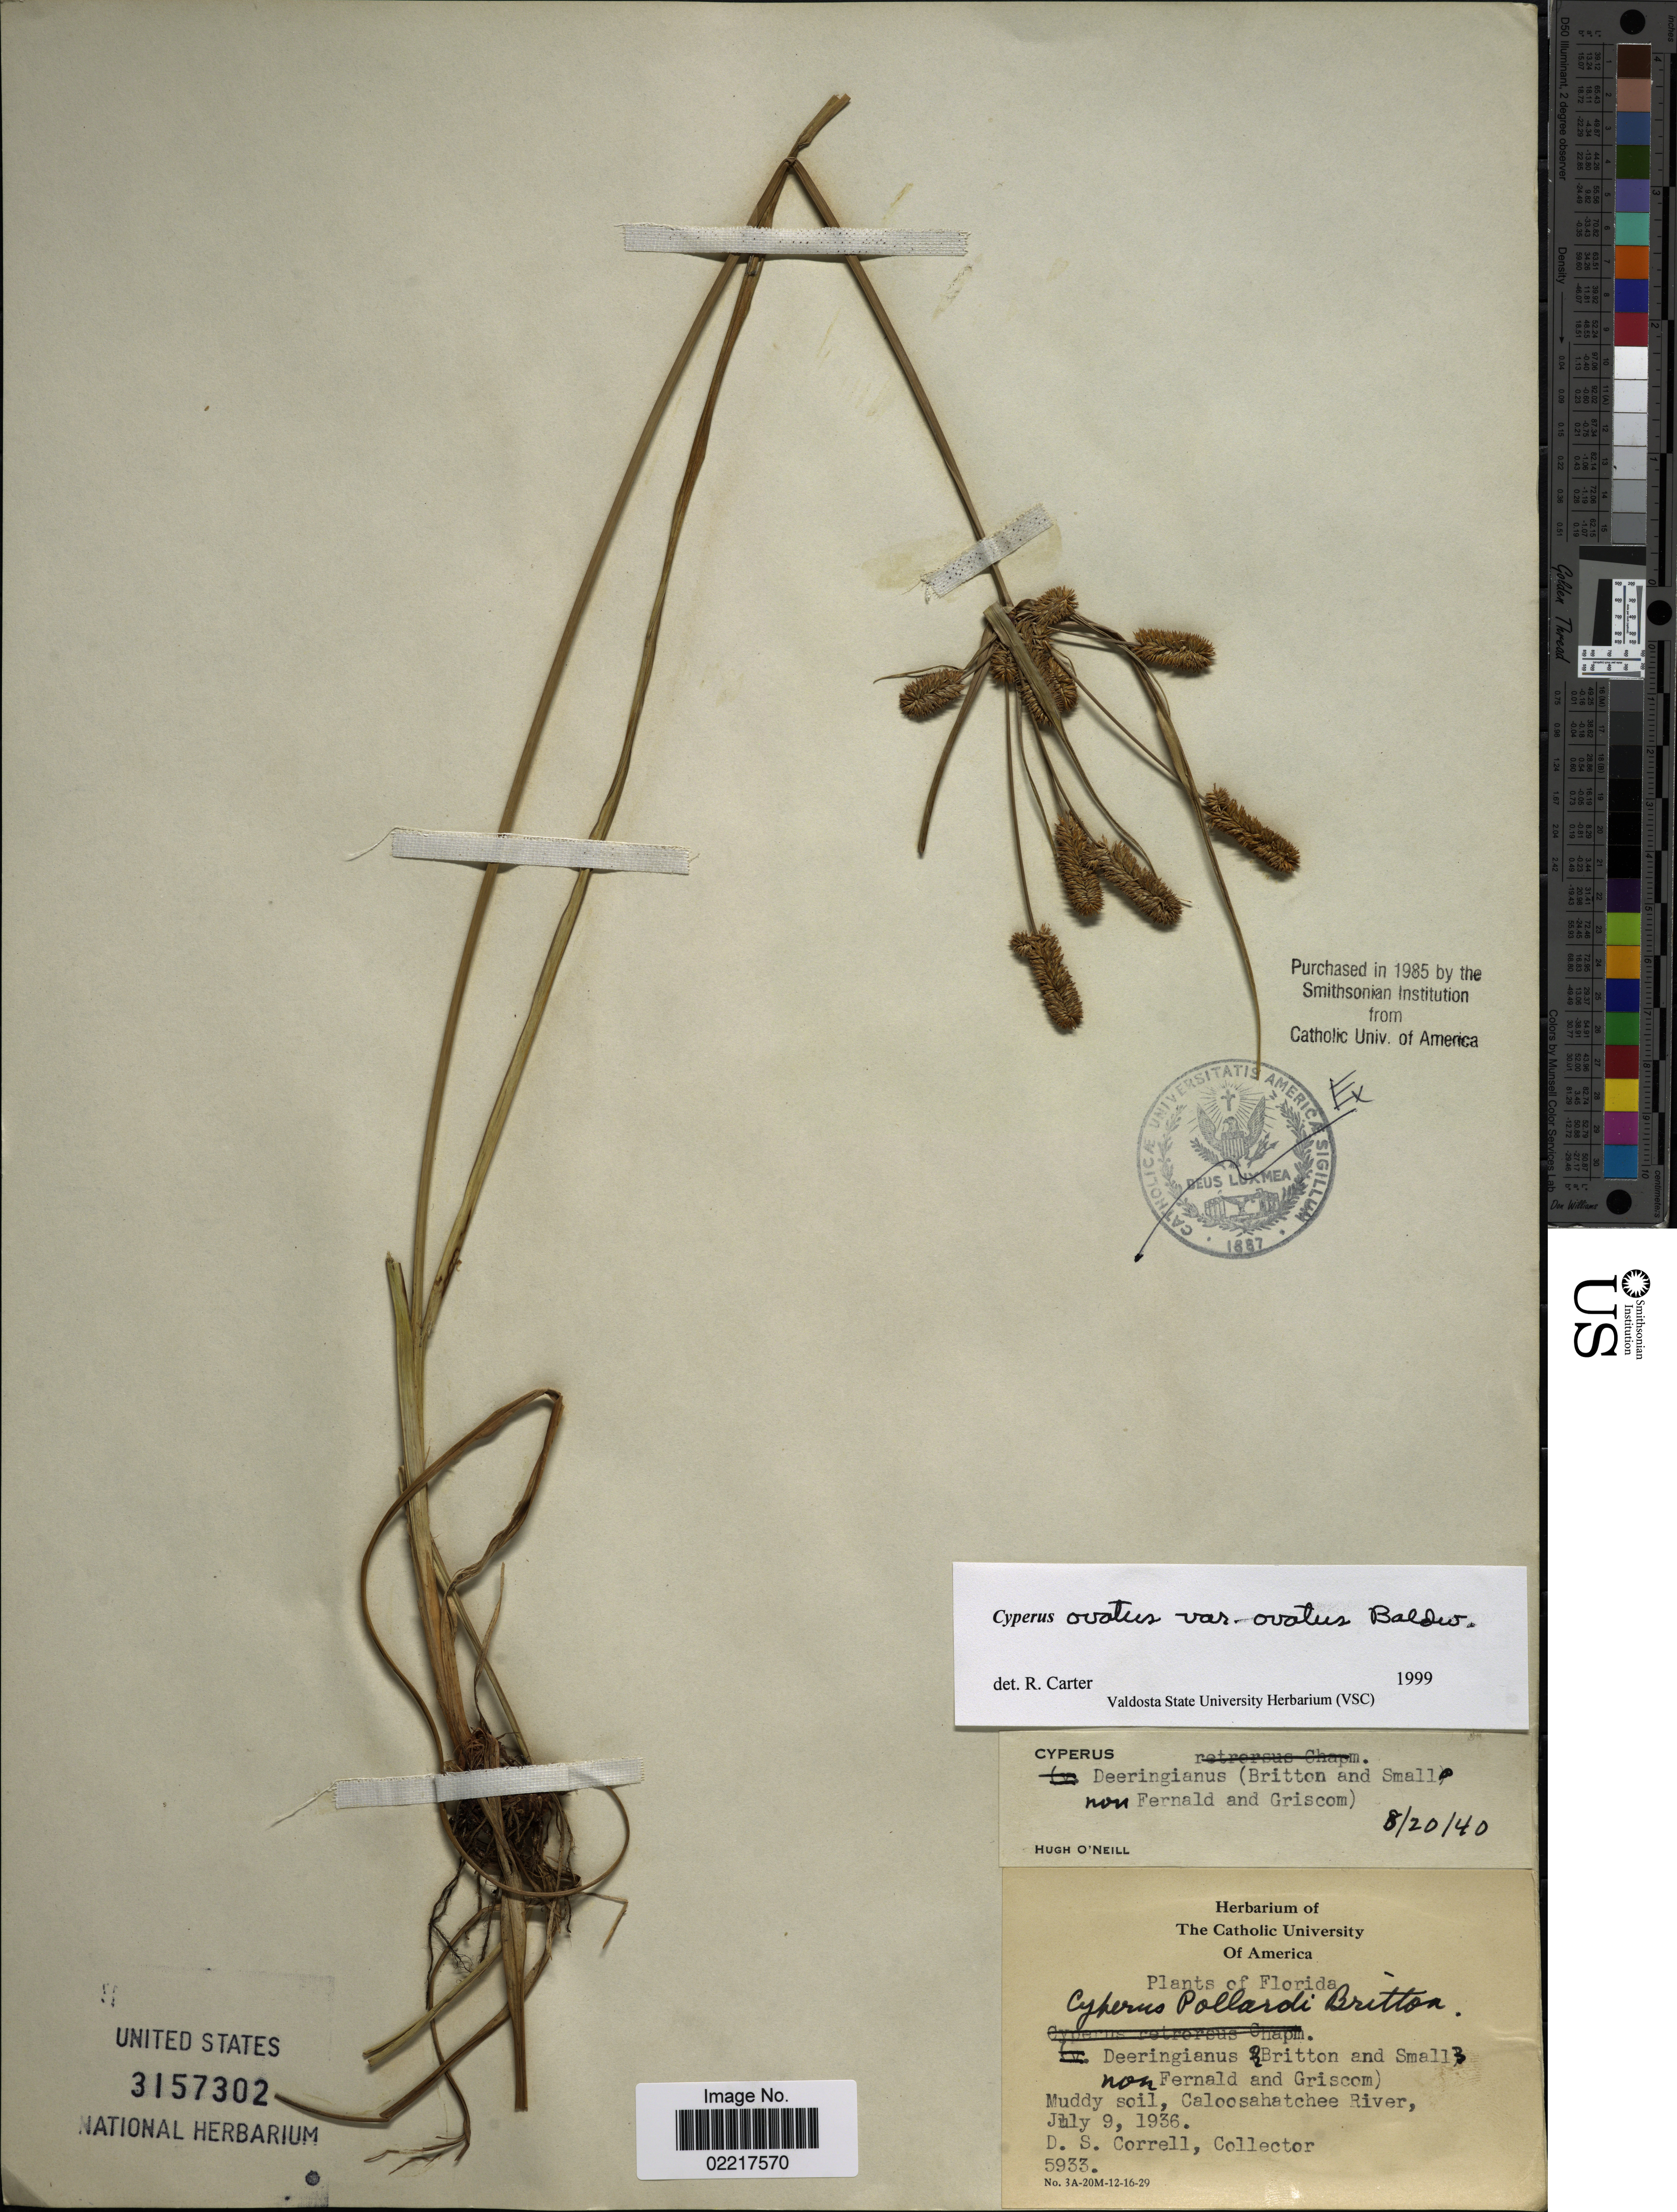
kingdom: Plantae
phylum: Tracheophyta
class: Liliopsida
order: Poales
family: Cyperaceae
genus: Cyperus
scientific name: Cyperus ovatus var. ovatus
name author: Baldwin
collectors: D. S. Correll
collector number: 5933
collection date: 1936-07-09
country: United States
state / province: Florida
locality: Muddy soil, Caloosahatchee River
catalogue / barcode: US 3157302